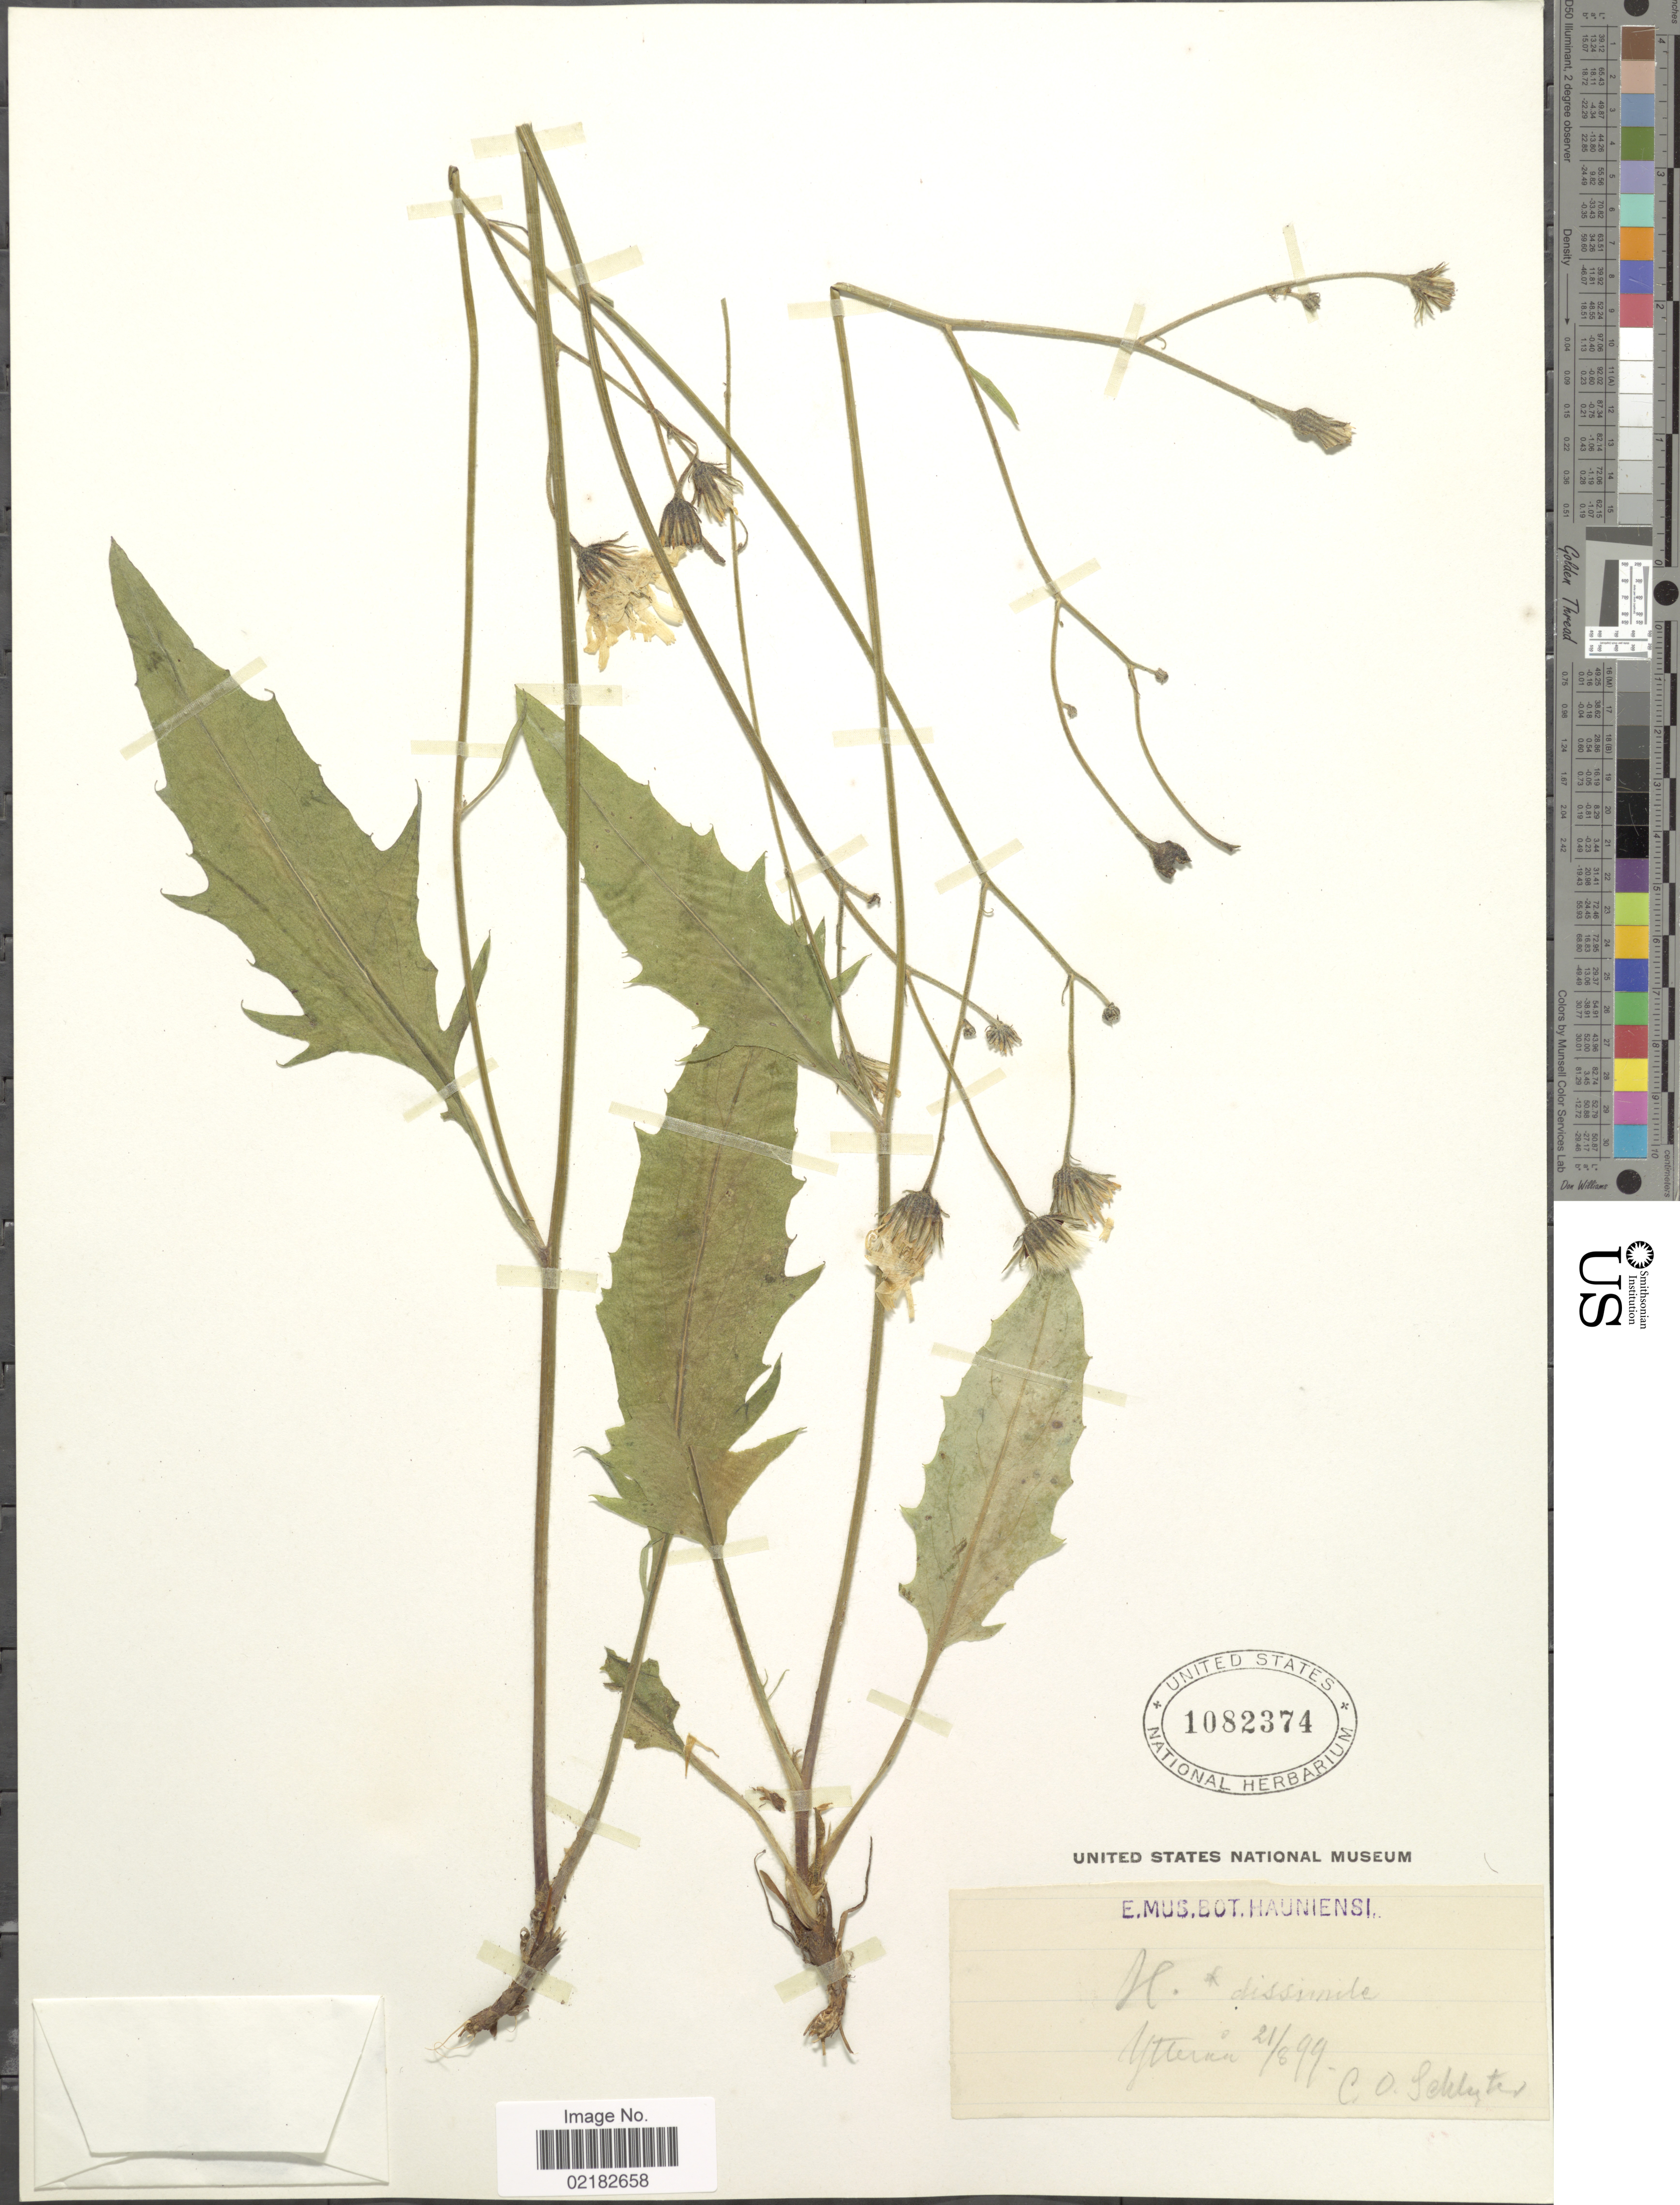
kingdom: Plantae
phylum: Tracheophyta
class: Magnoliopsida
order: Asterales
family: Asteraceae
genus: Hieracium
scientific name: Hieracium dissimile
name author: (Lindeb.) Dahlst.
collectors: C. Schlyter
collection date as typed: Transcribed d/m/y: 21/8/99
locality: Ytleran [interpreted]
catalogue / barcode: US 1082374